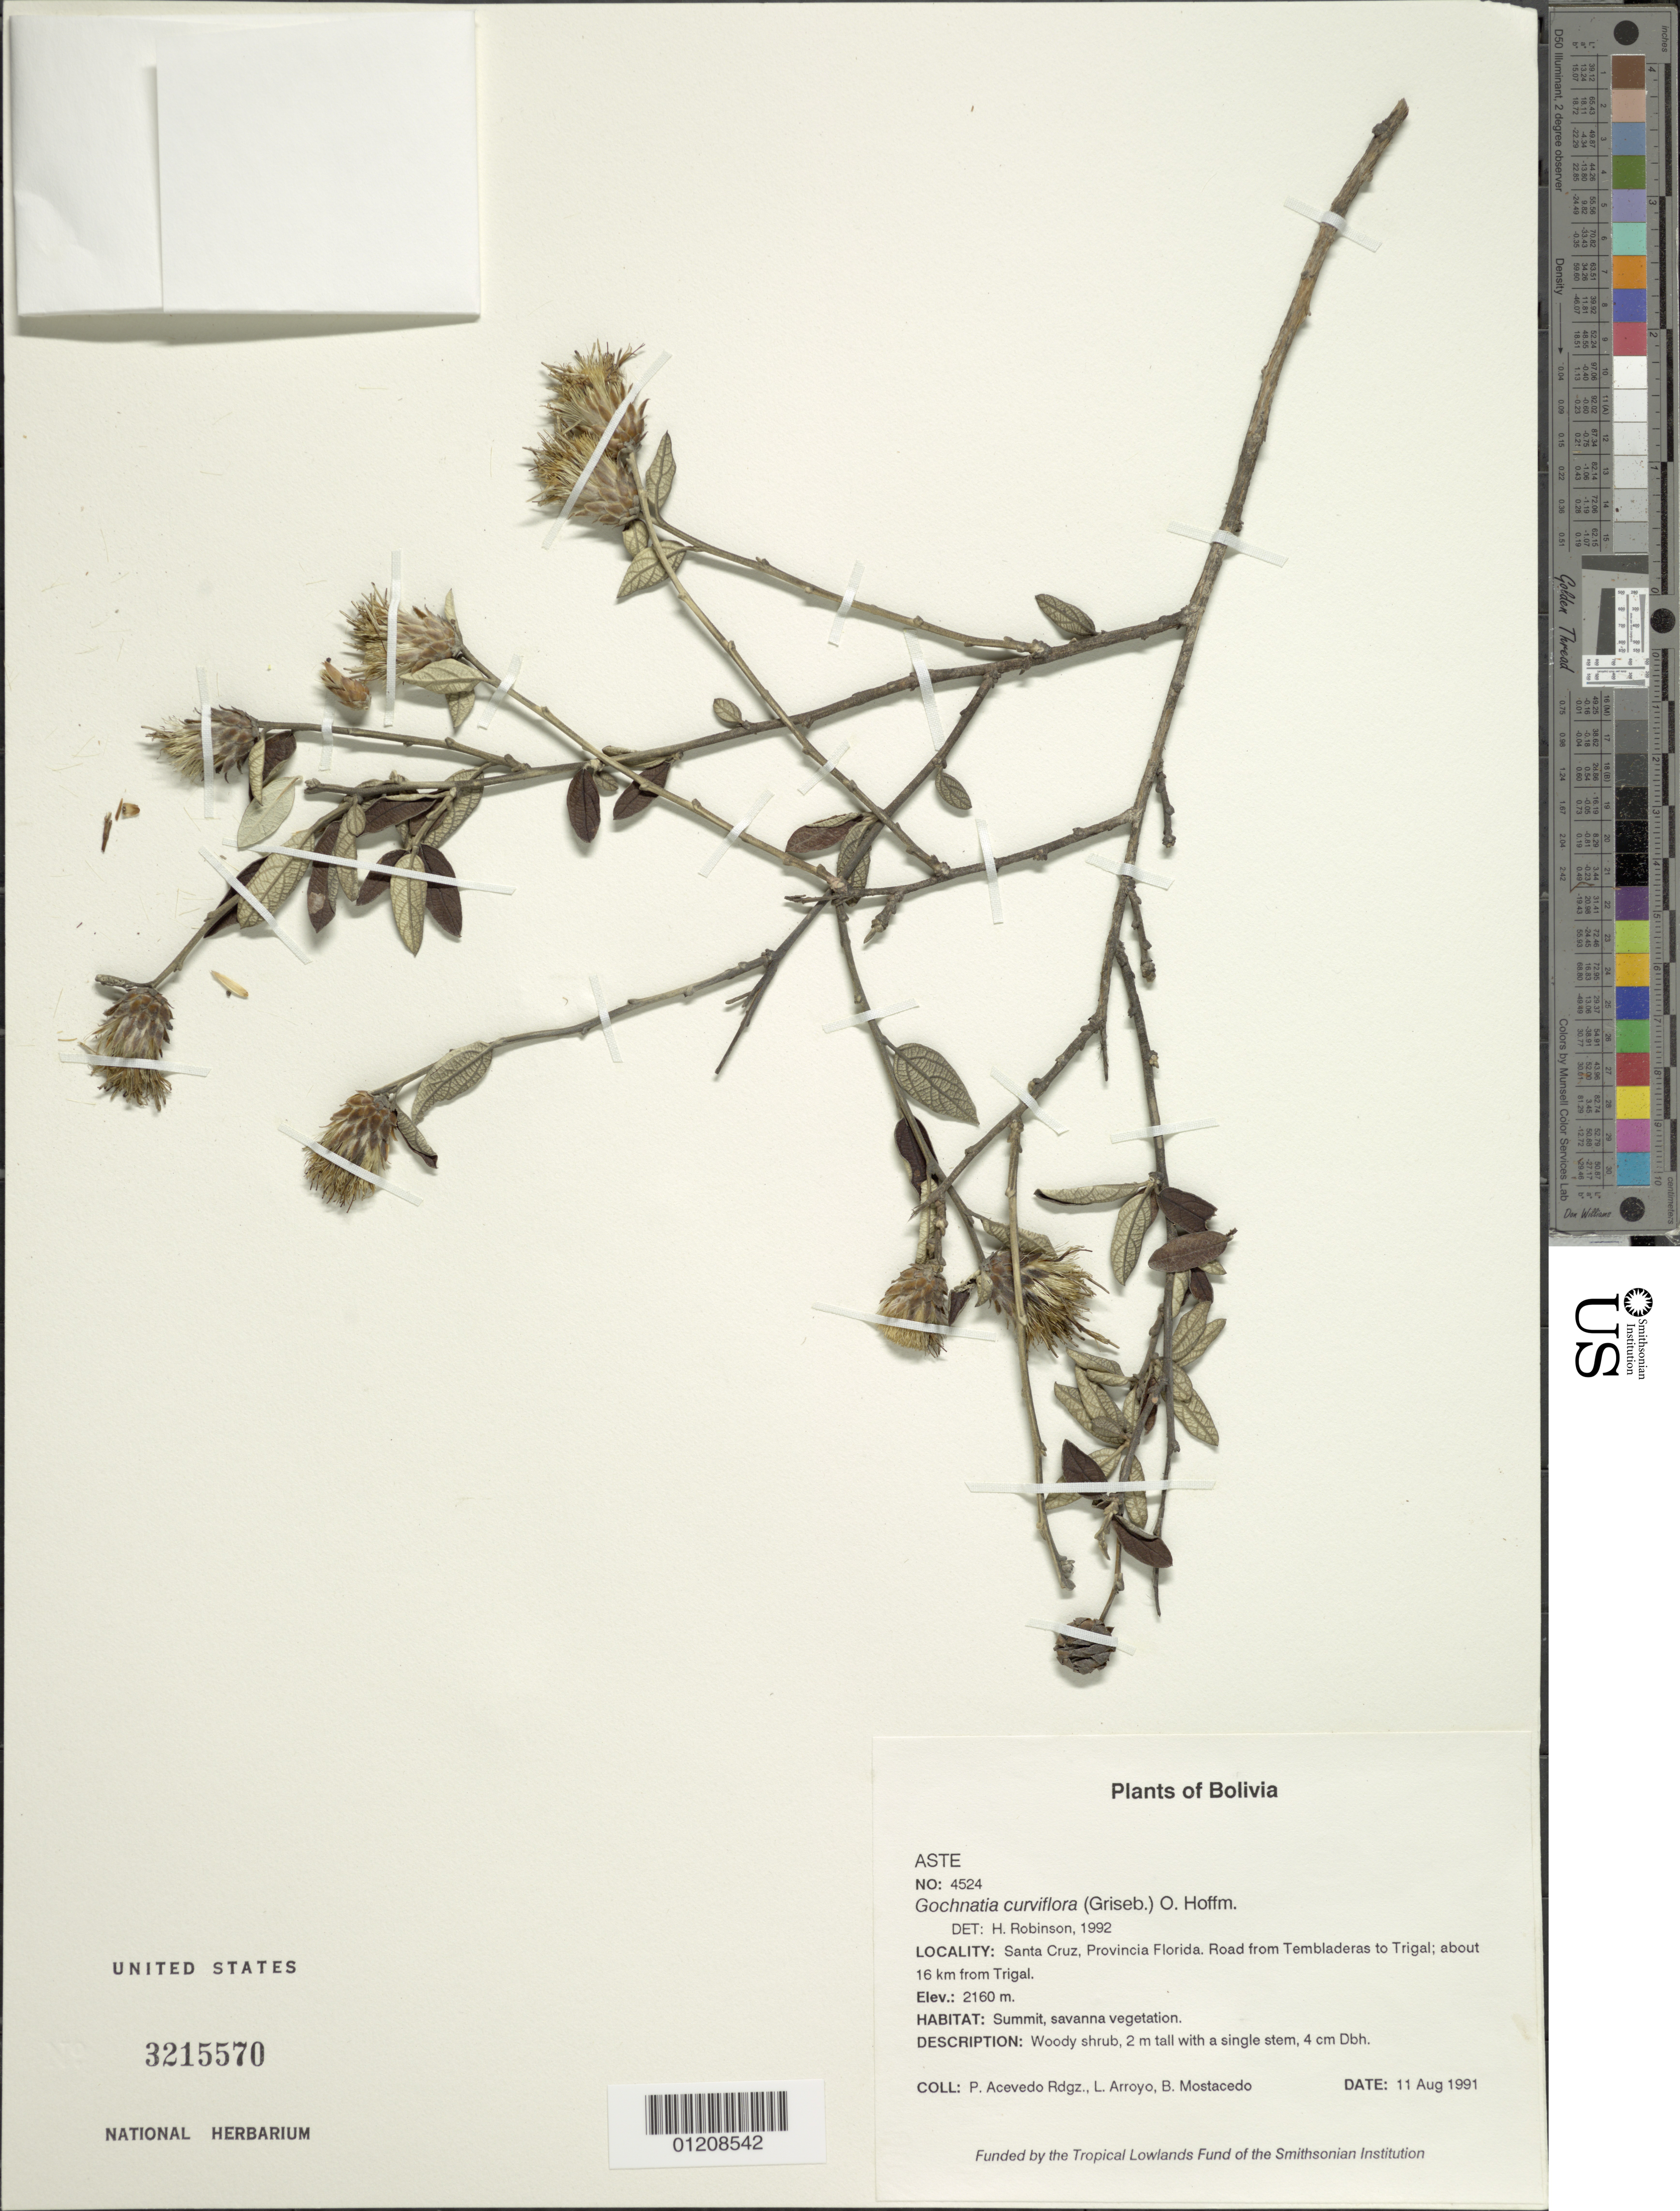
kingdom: Plantae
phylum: Tracheophyta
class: Magnoliopsida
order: Asterales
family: Asteraceae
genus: Gochnatia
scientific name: Gochnatia curviflora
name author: (Griseb.) O. Hoffm.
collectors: P. Acevedo-Rodr., L. Arroyo & B. Mostacedo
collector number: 4524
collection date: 1991-08-11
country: Bolivia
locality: Santa Cruz, Provincia Florida. Road from Tembladeras to Trigal; about 16 km from Trigal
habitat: Summit, savanna vegetation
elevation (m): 2160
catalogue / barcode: US 3215570